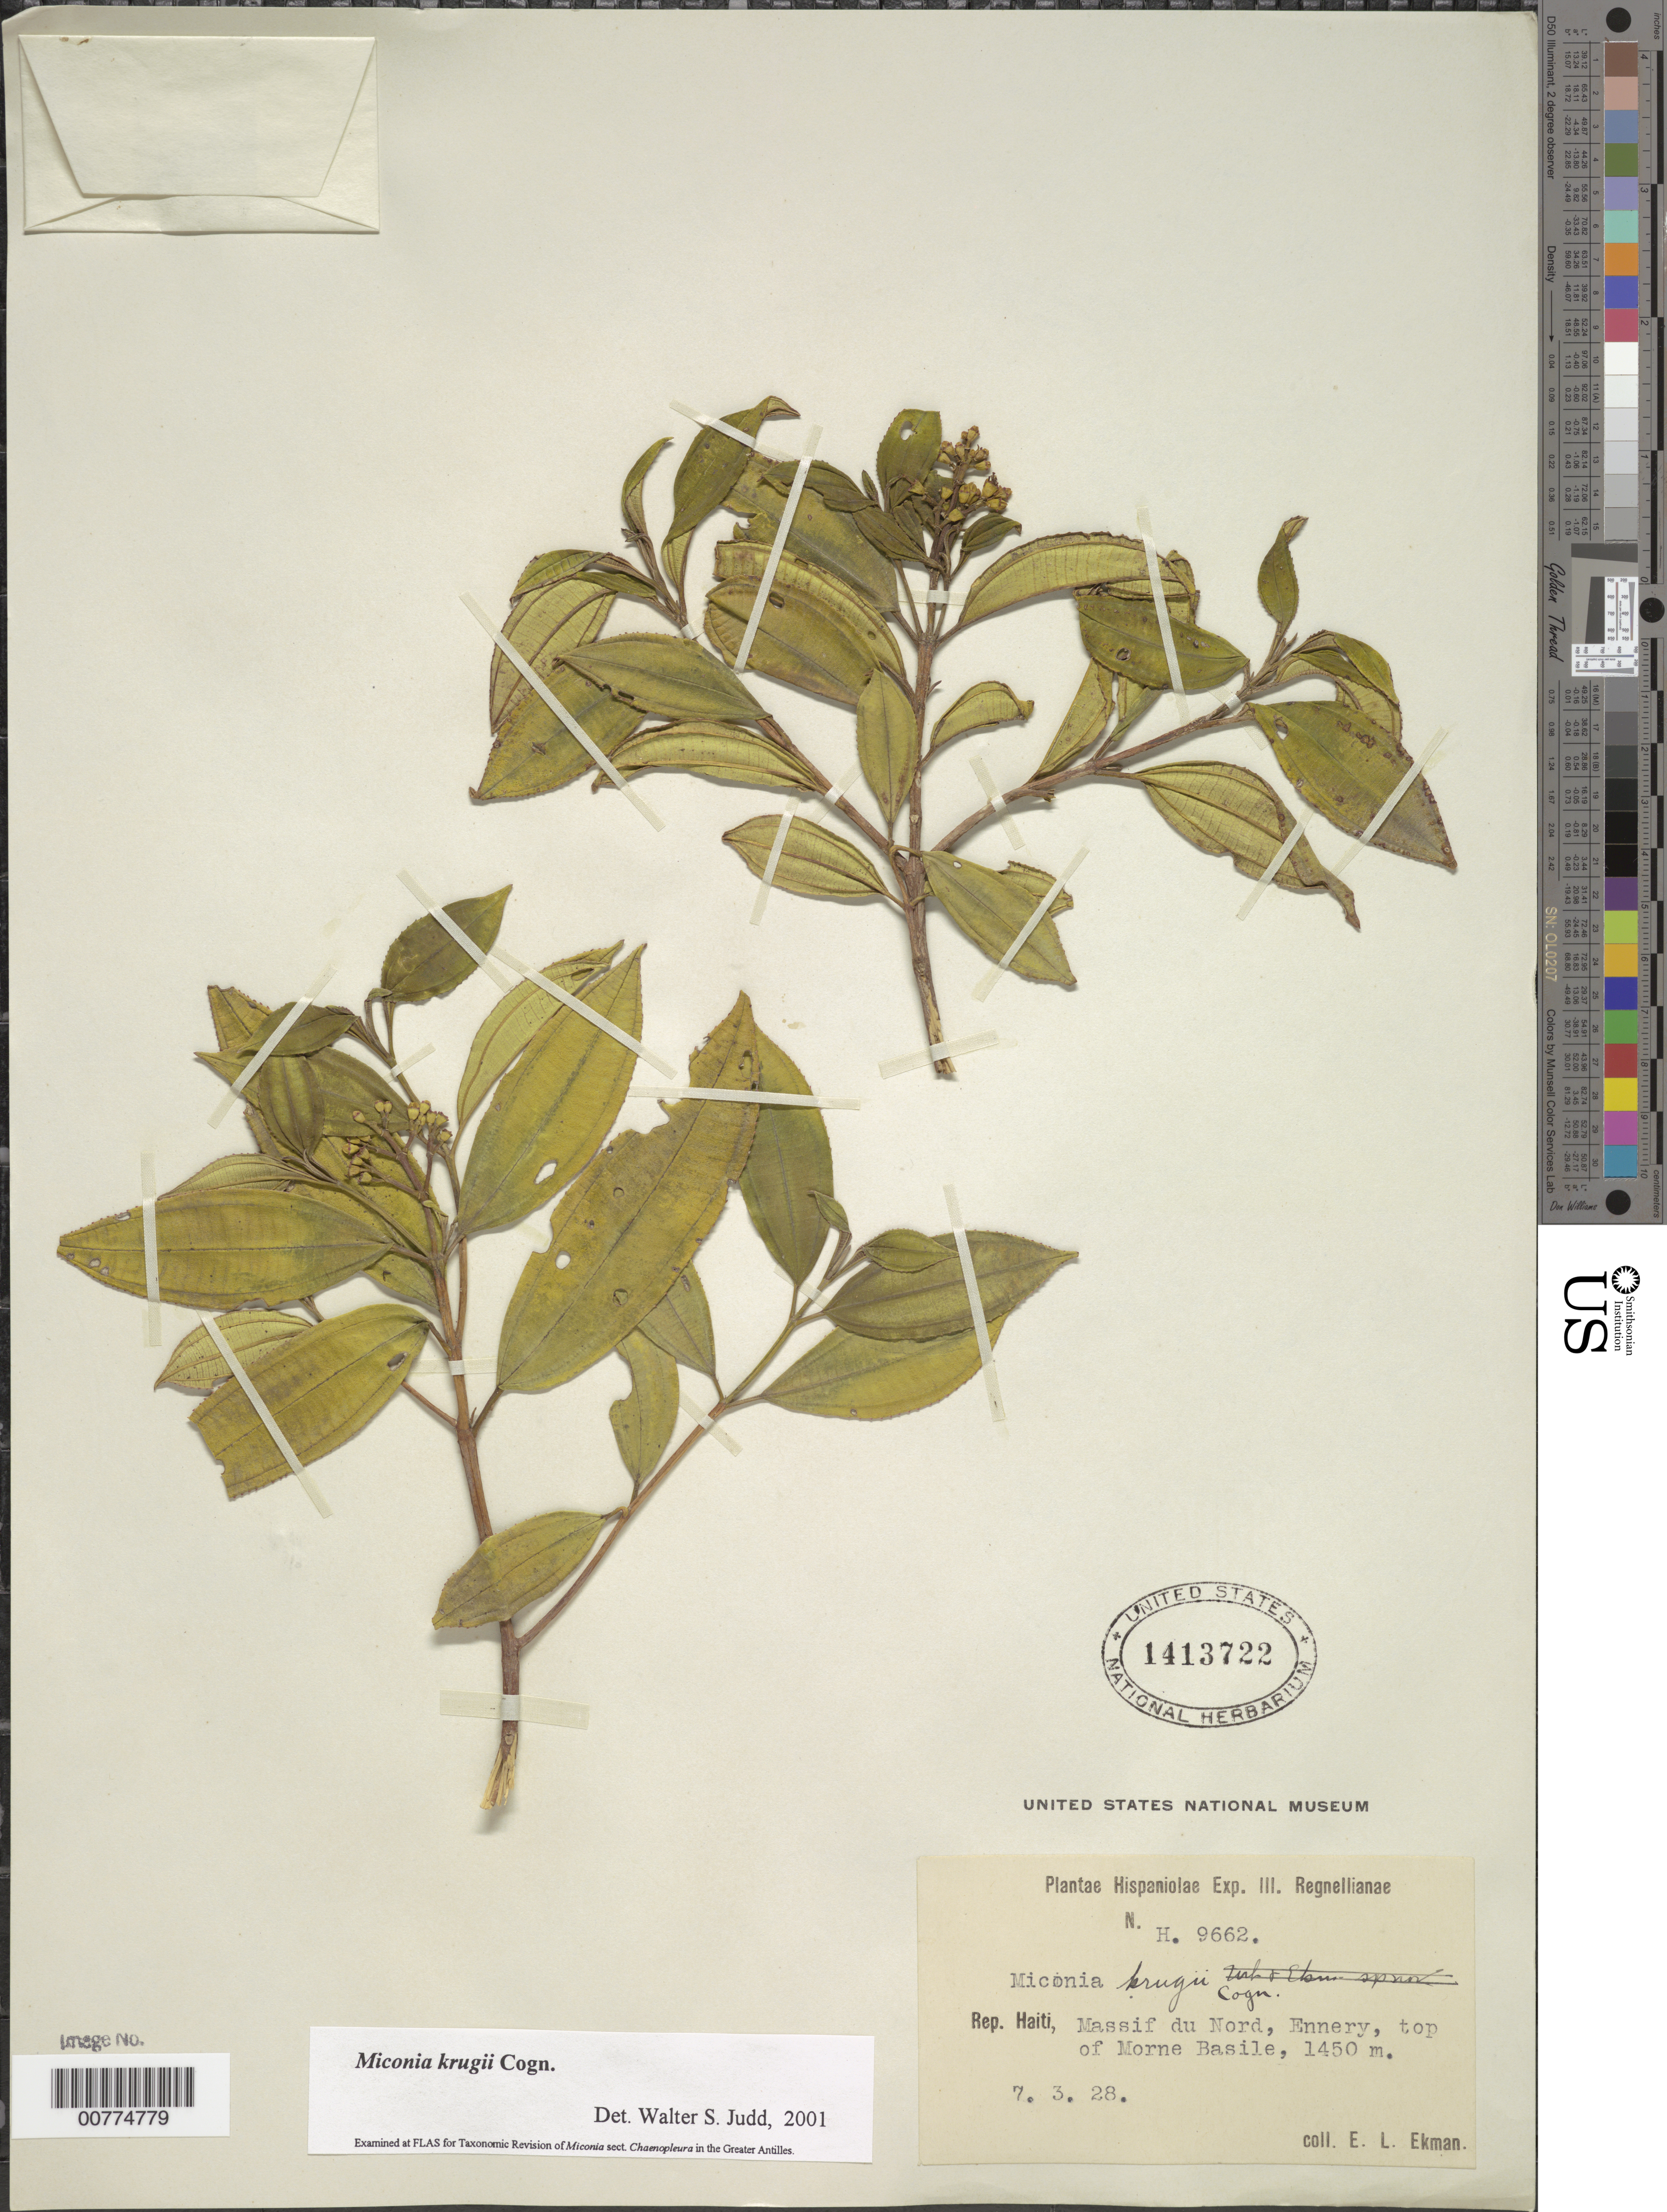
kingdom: Plantae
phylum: Tracheophyta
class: Magnoliopsida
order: Myrtales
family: Melastomataceae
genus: Miconia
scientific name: Miconia krugii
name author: Cogn.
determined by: Judd, Walter S.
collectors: E. L. Ekman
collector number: H 9662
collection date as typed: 07 Mar 1928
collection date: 1928-03-07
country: Haiti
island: Hispaniola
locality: Massif du Nord, Ennery, top of Morne Basile.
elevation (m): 1450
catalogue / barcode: US 1413722